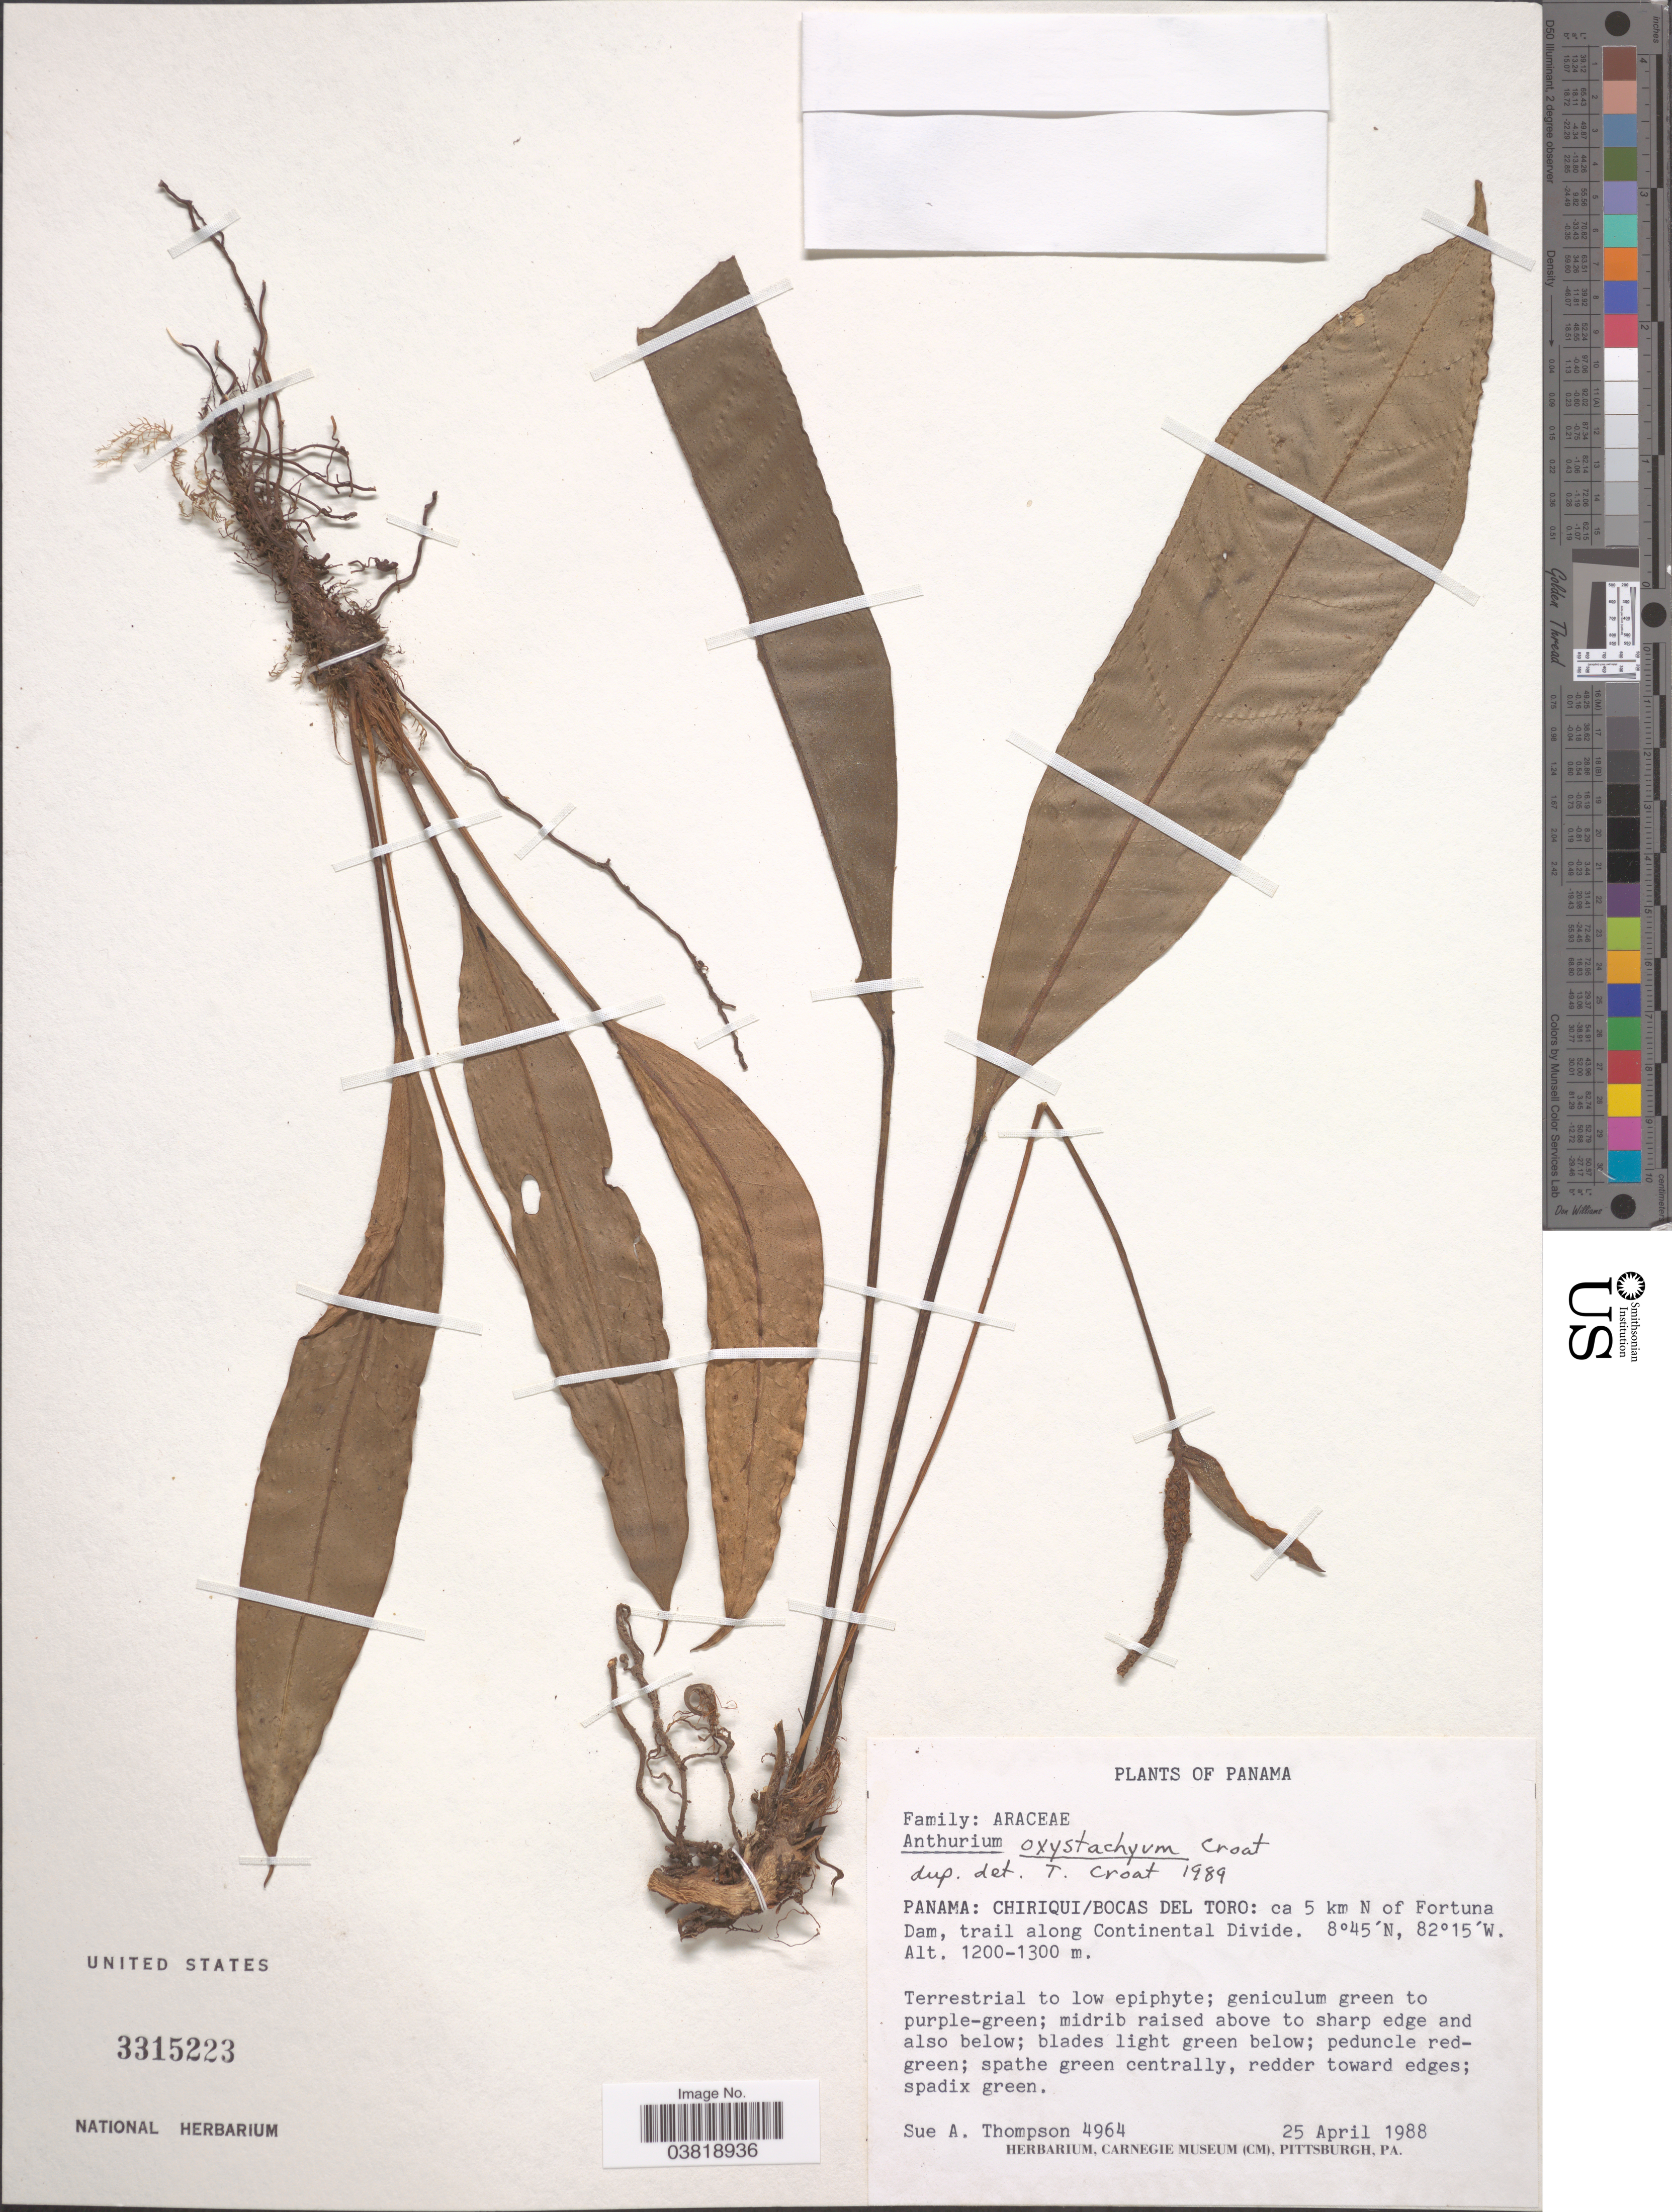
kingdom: Plantae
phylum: Tracheophyta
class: Liliopsida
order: Alismatales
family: Araceae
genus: Anthurium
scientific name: Anthurium oxystachyum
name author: Croat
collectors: S. A. Thompson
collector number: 4964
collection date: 1988-04-25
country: Panama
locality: Chiriqui/Bocas Del Toro: ca 5 km N of Fortuna Dam, trail along Continental Divide.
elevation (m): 1200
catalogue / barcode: US 3315223